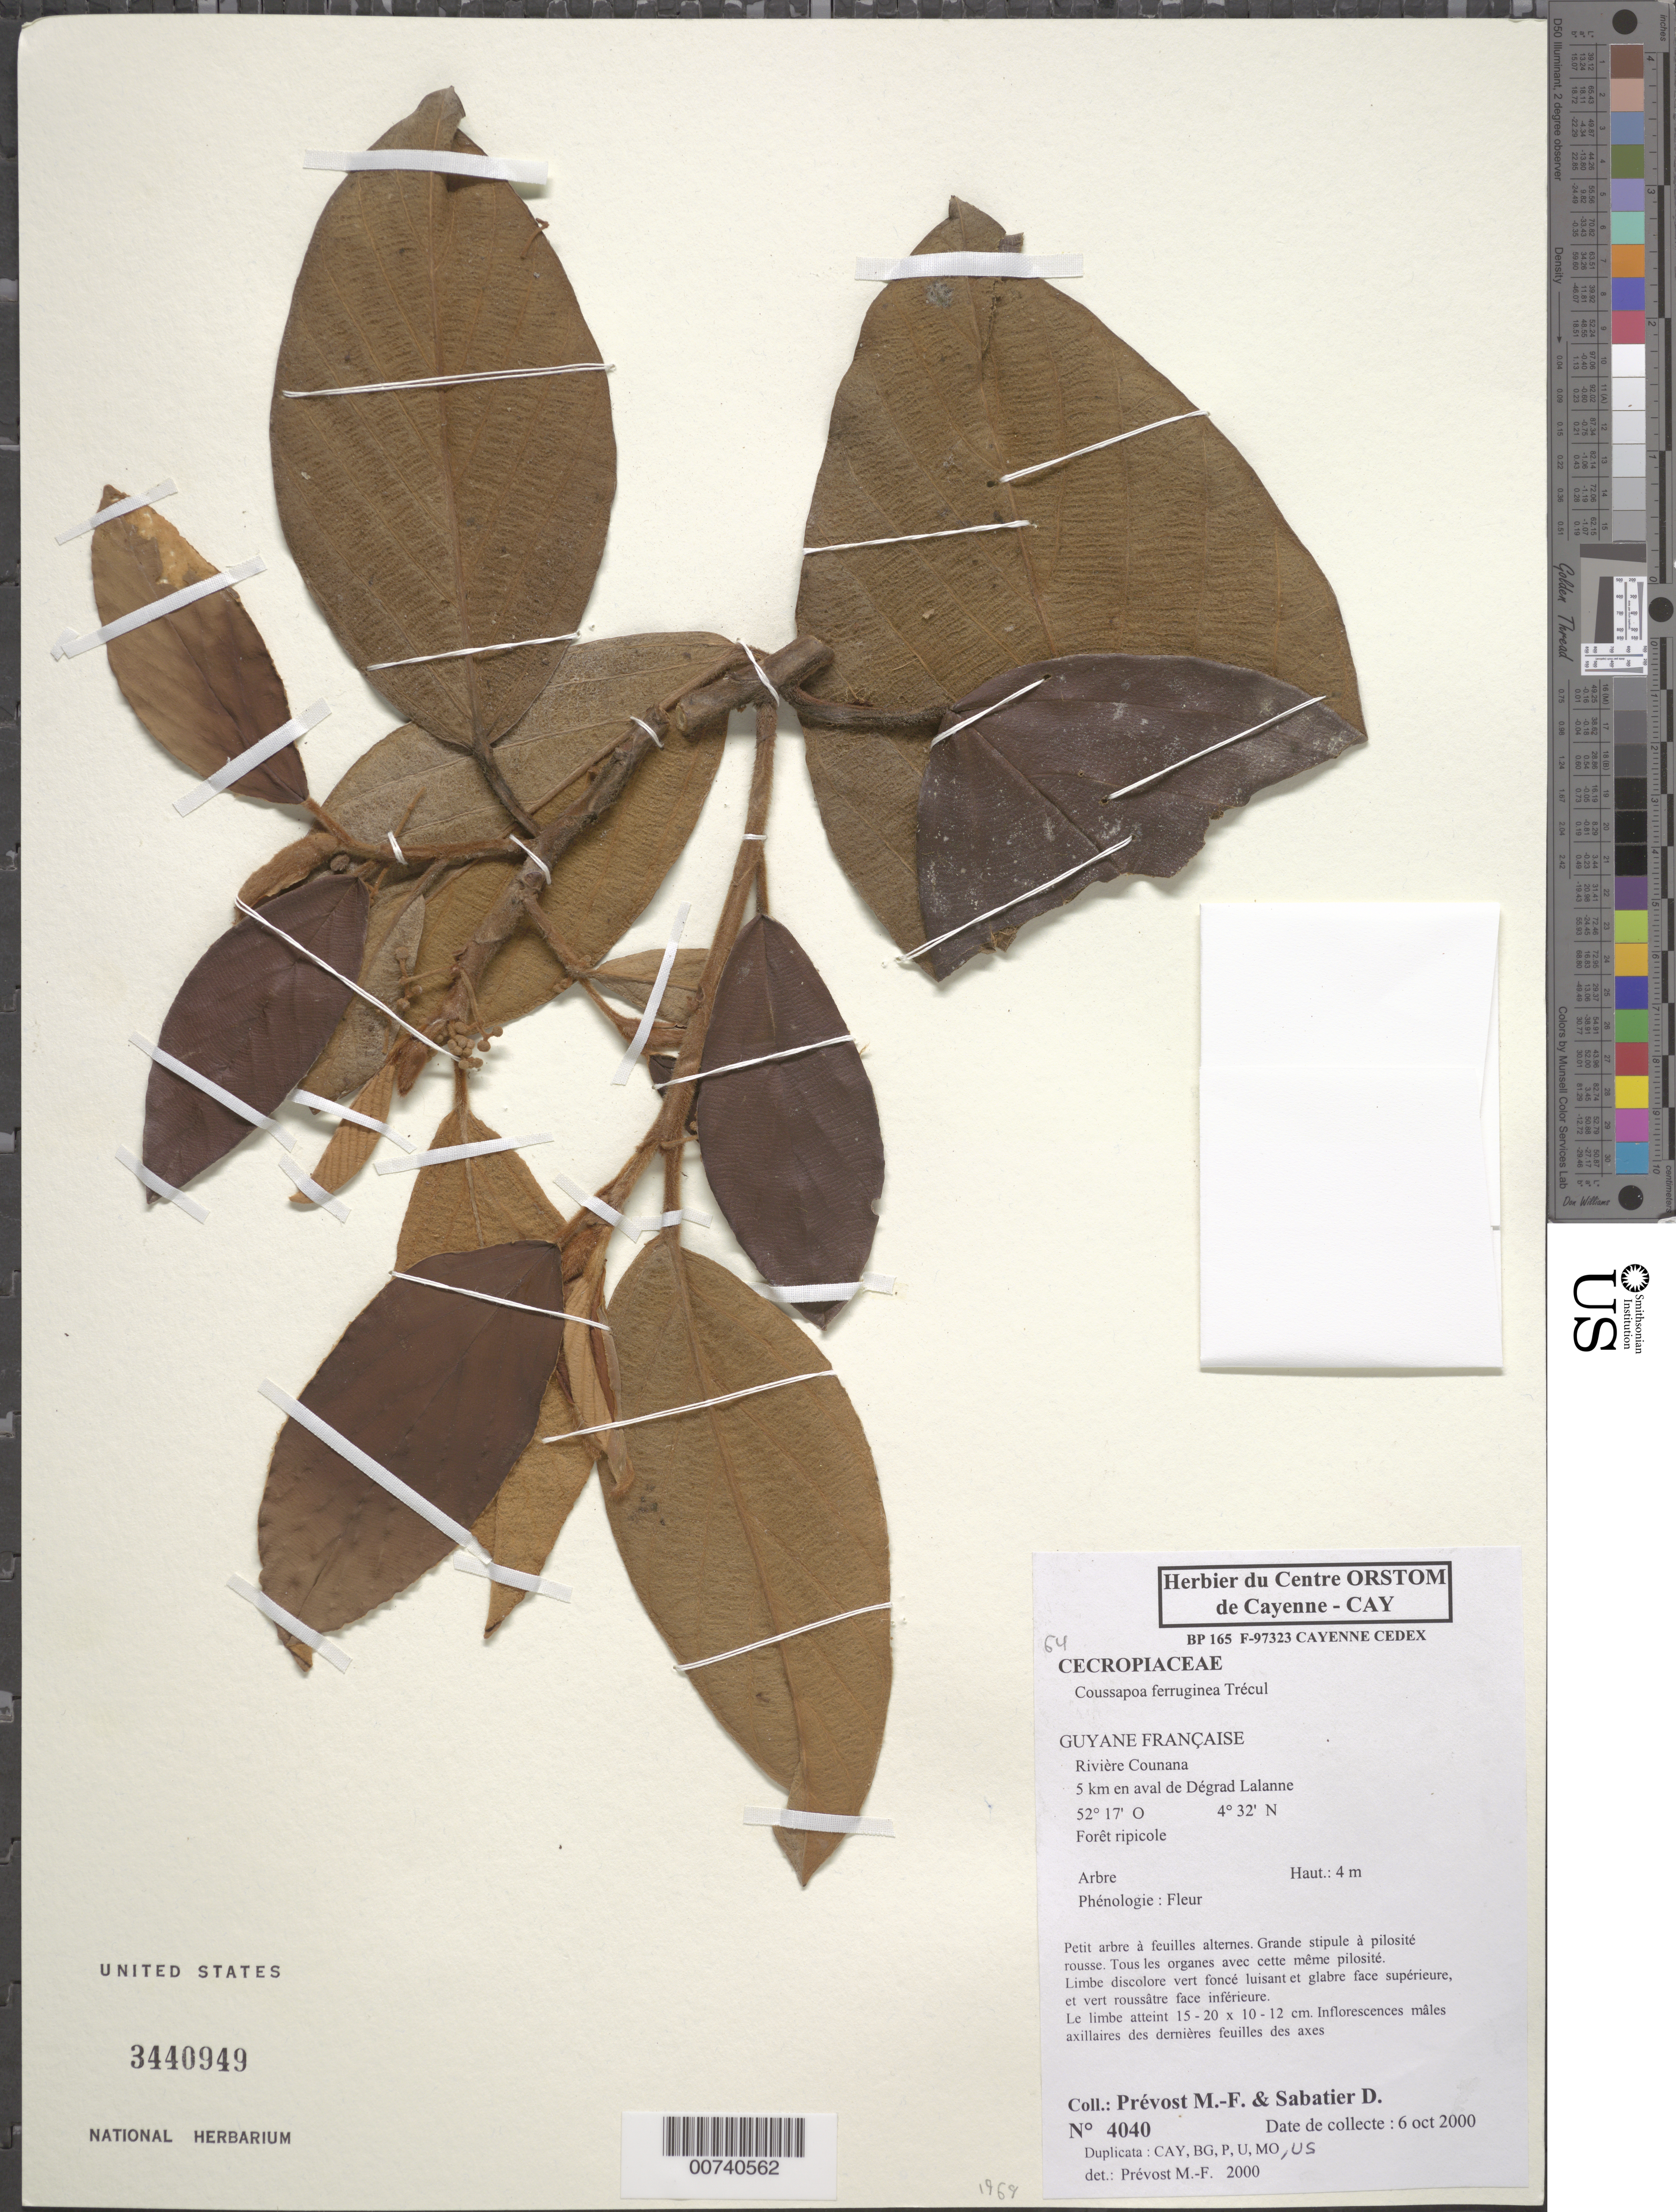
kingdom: Plantae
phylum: Tracheophyta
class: Magnoliopsida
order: Rosales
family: Urticaceae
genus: Coussapoa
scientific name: Coussapoa ferruginea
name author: Trécul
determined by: Prévost, M.-F.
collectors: M.-F. Prévost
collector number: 4040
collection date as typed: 6-Oct-00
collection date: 2000-10-06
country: French Guiana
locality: Counana R., 5 km from Dégrad Lalanne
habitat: Riparian forest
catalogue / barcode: US 3440949